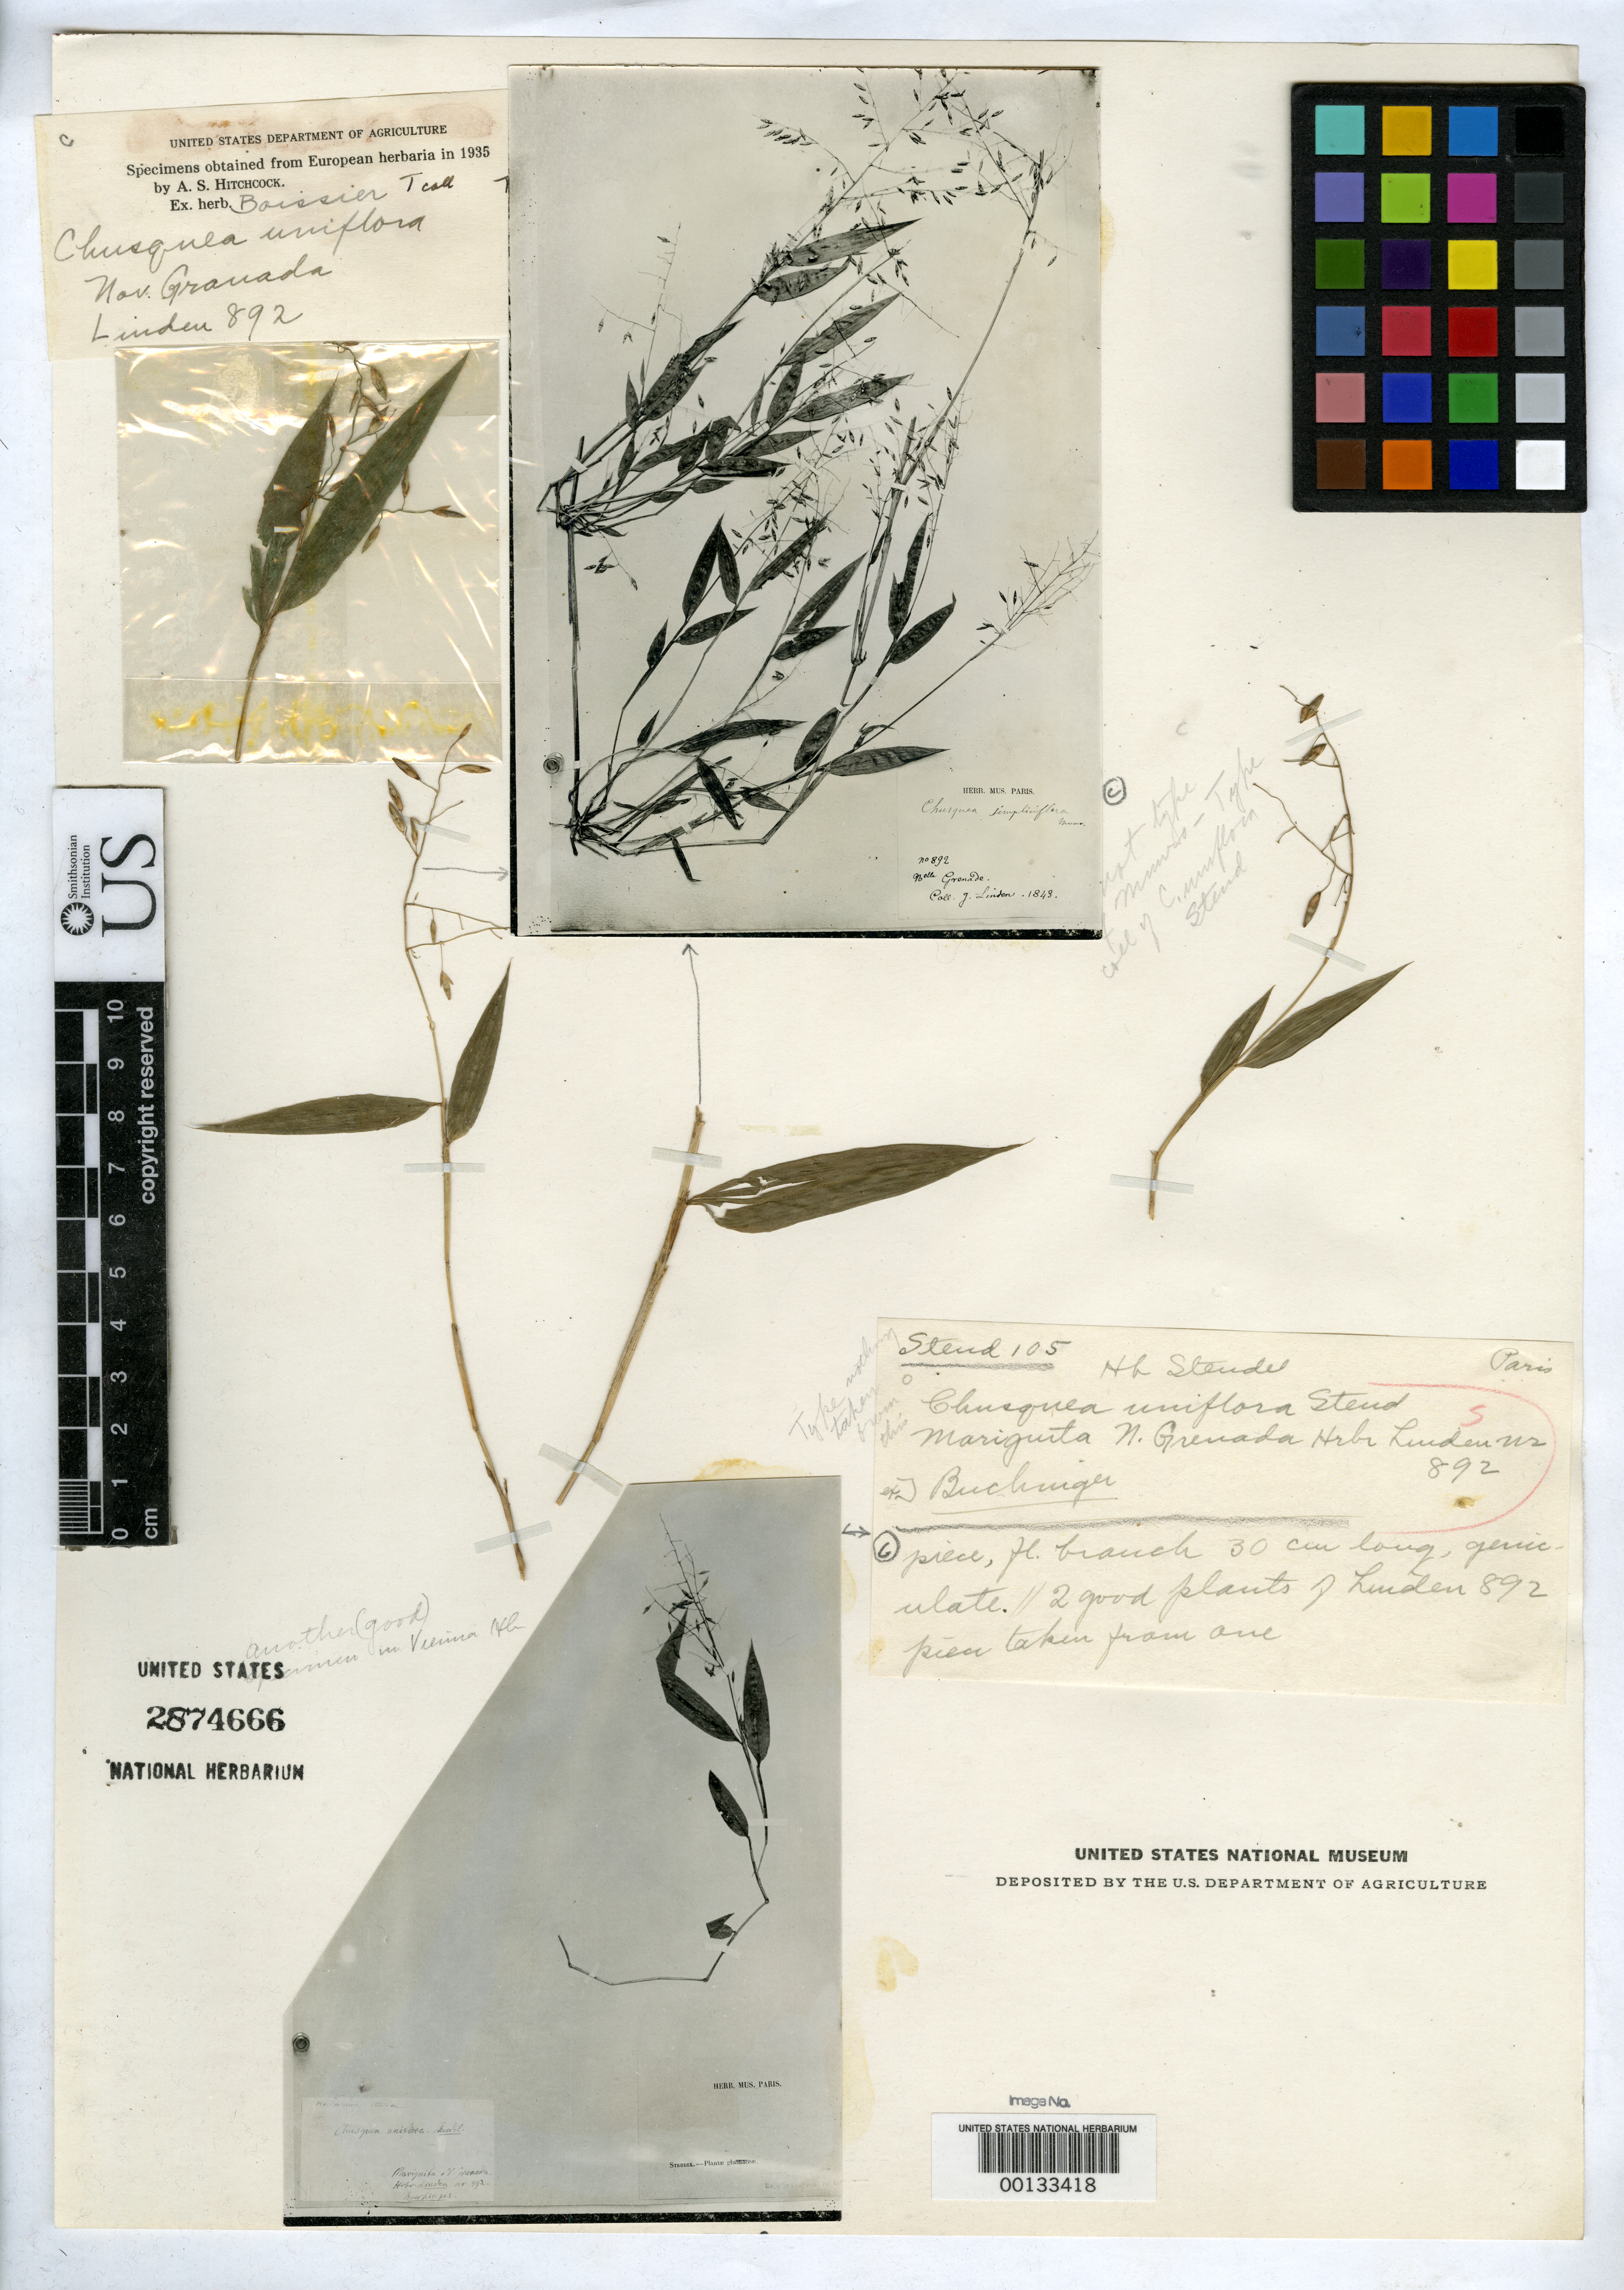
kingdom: Plantae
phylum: Tracheophyta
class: Liliopsida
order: Poales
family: Poaceae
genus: Chusquea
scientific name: Chusquea uniflora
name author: Steud.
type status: Type Collection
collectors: J. Linden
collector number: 892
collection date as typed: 1843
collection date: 1843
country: Colombia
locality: "Nlle. Grenade"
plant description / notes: Sheet mounted with fragmentary material of type specimen(s) ex herb. Boissier.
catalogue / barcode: US 2874666